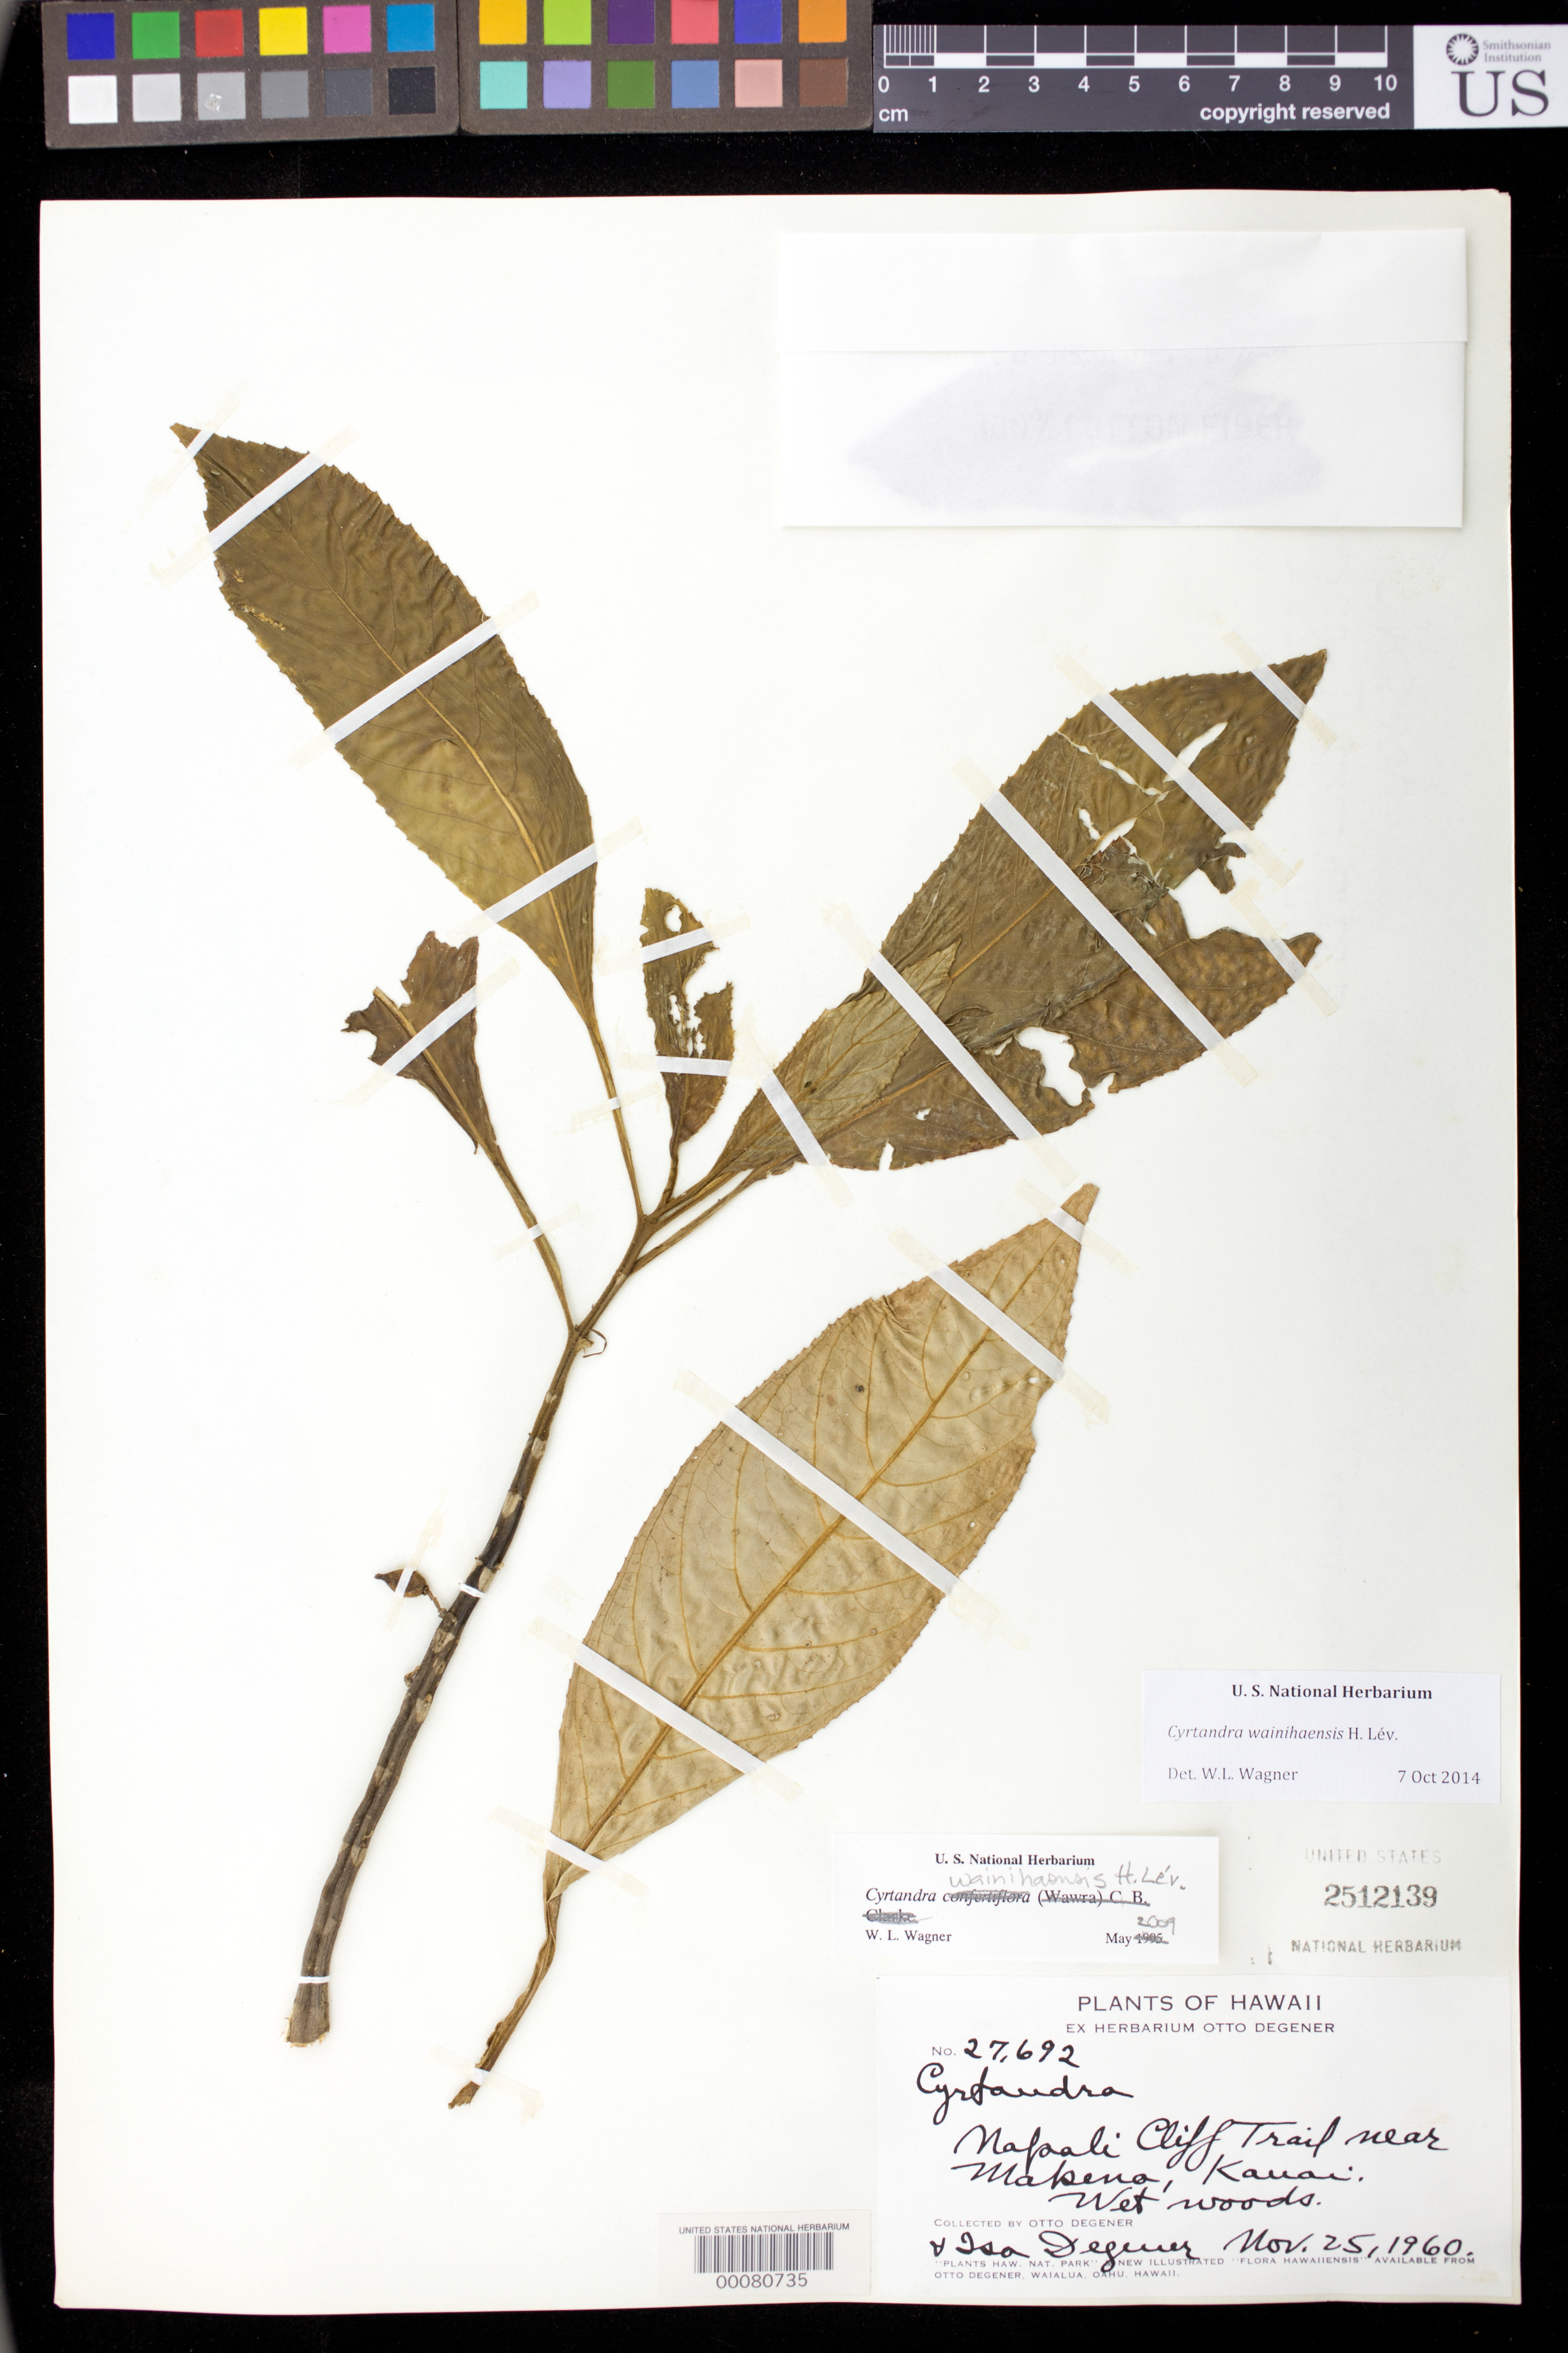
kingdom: Plantae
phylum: Tracheophyta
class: Magnoliopsida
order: Lamiales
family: Gesneriaceae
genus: Cyrtandra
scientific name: Cyrtandra confertiflora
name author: (Wawra) C.B. Clarke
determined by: Wagner, W. L., (BOT), Smithsonian Institution - National Museum of Natural History (UNITED STATES)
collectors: O. Degener & I. Degener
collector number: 27692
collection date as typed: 25 Nov 1960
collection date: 1960-11-25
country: United States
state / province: Hawaii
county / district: Kauai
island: Kaua'i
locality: Napali cliff trail near Makana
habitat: Wet woods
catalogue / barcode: US 2512139